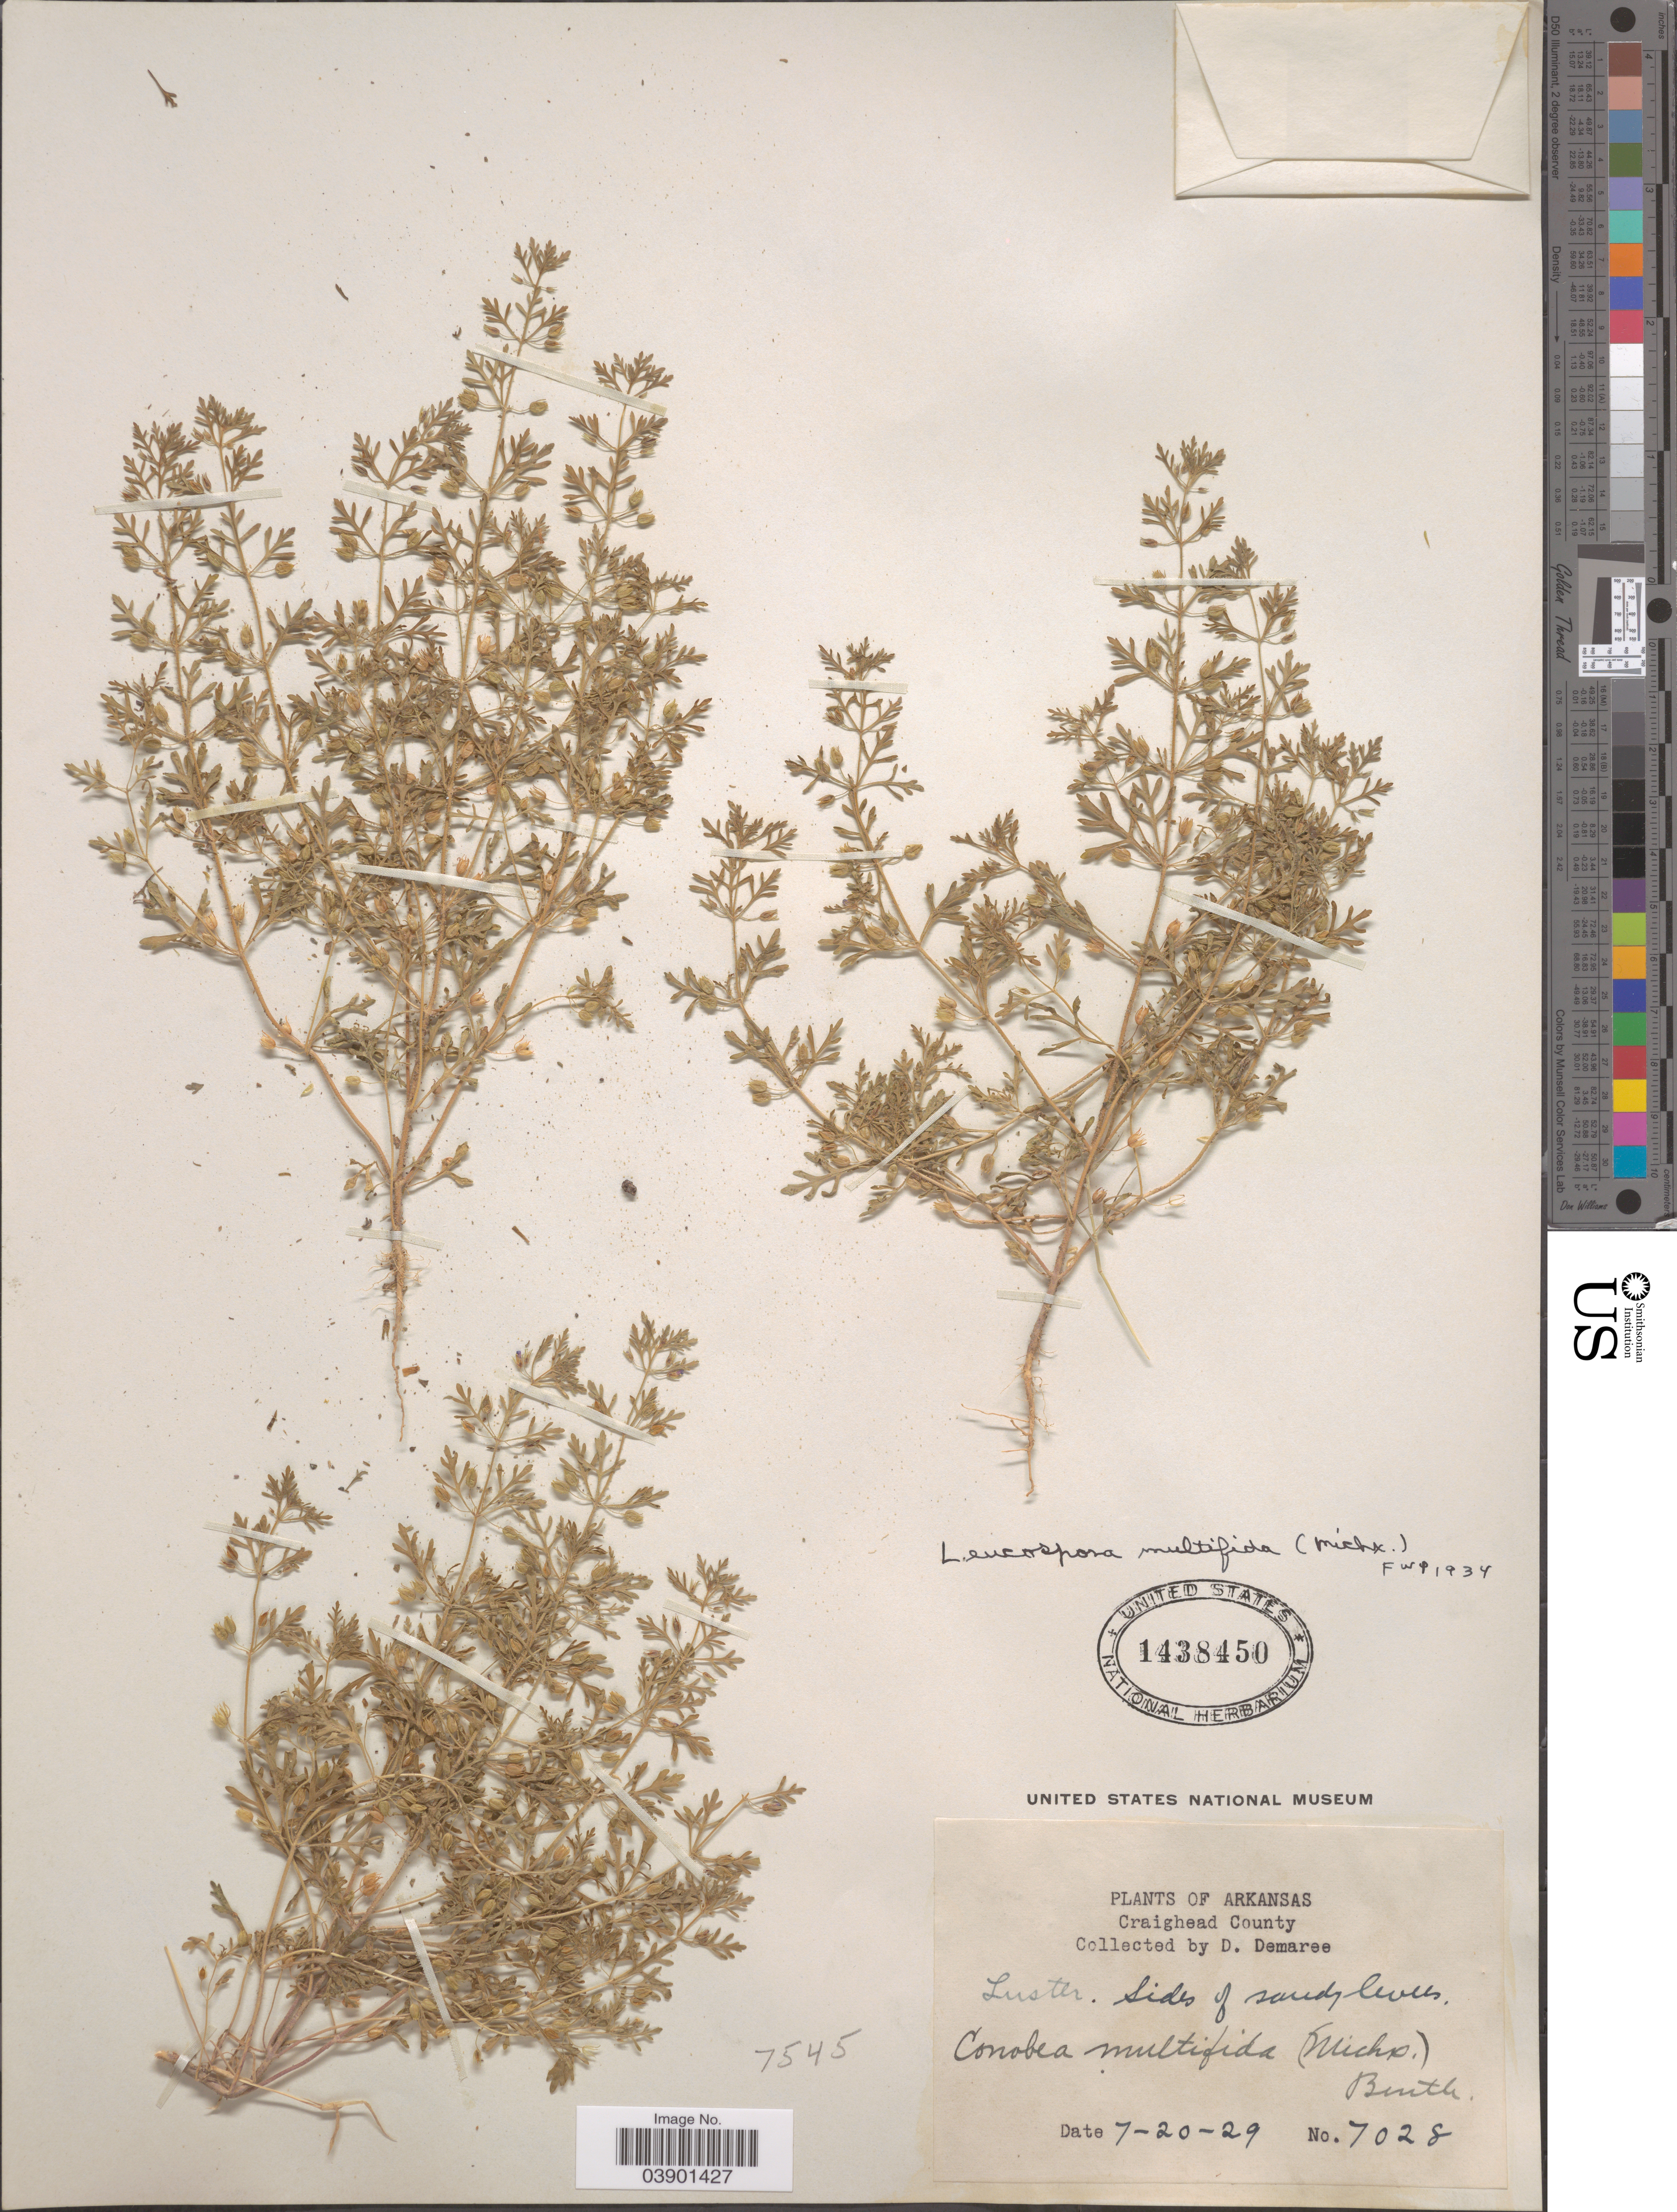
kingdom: Plantae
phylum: Tracheophyta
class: Magnoliopsida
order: Lamiales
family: Plantaginaceae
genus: Leucospora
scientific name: Leucospora multifida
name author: (Michx.) Nutt.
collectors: D. Demaree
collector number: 7028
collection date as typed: Transcribed d/m/y: 20/7/29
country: United States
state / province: Arkansas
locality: Craighead County.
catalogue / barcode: US 1438450